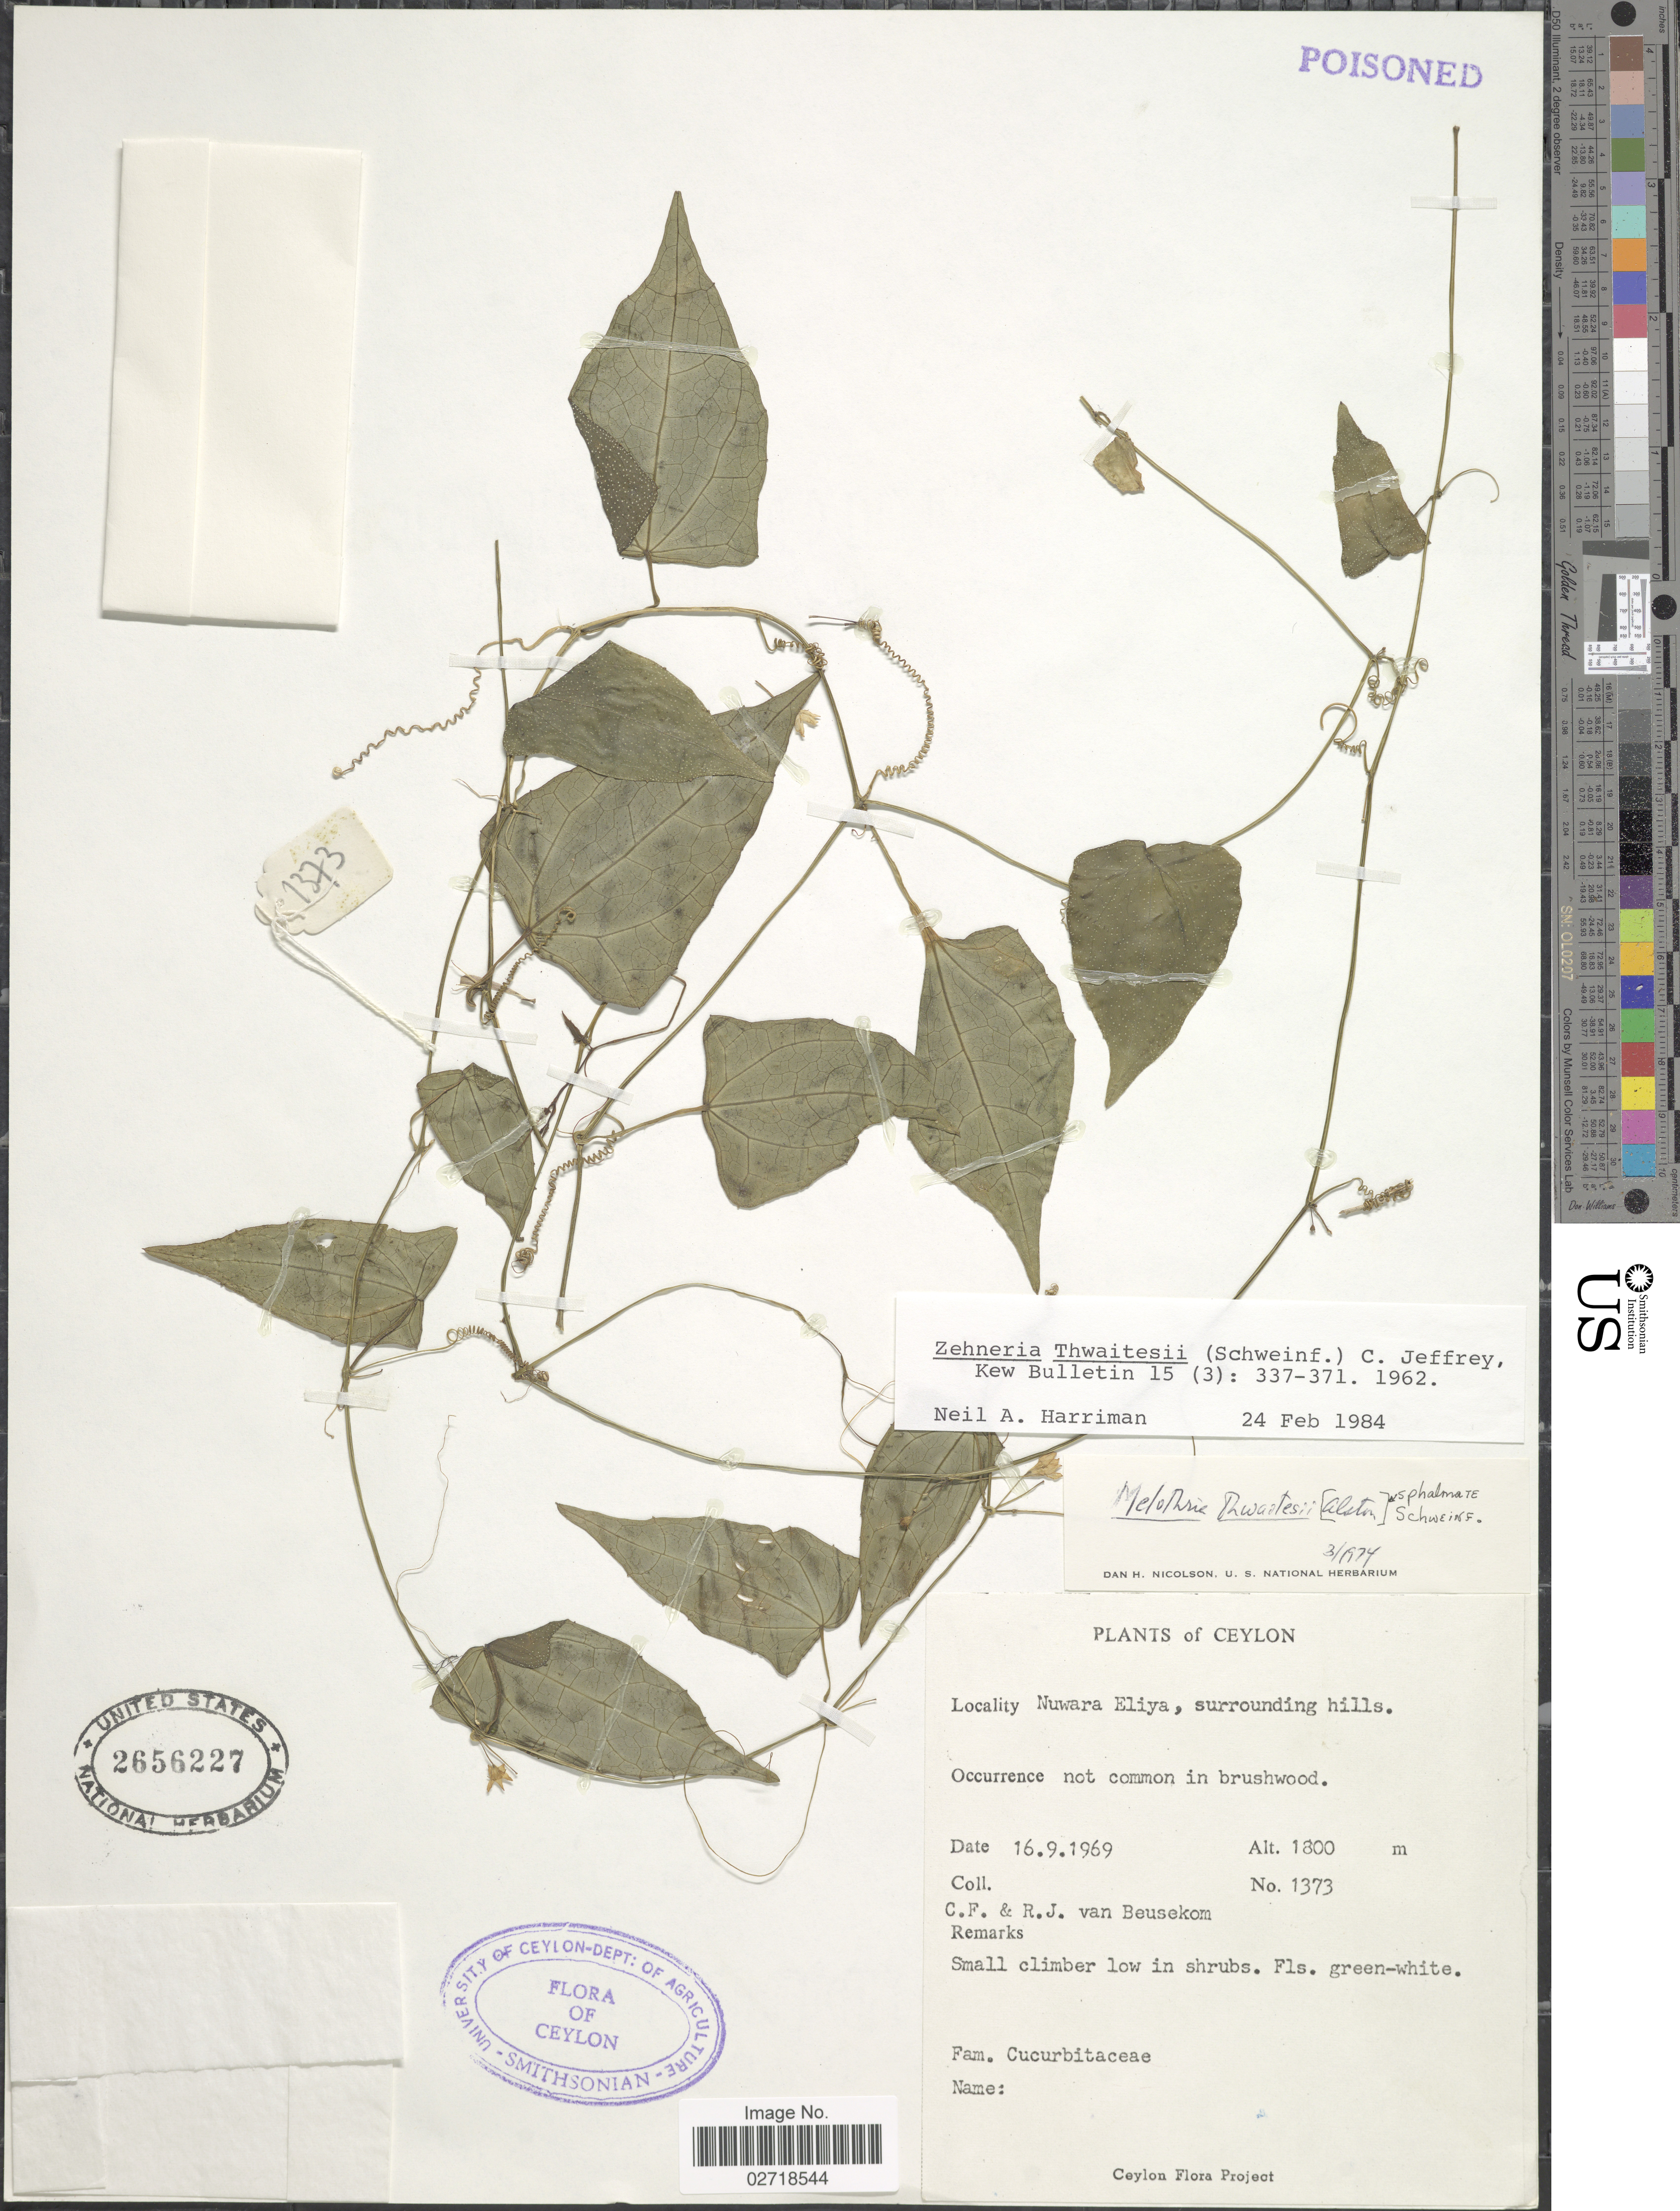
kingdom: Plantae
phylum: Tracheophyta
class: Magnoliopsida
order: Cucurbitales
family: Cucurbitaceae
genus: Zehneria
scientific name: Zehneria thwaitesii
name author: (Schweinf.) C. Jeffrey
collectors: C. F. Beusekom & R. Van Beusekom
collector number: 1373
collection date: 1969-09-16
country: Sri Lanka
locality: Ceylon, Nuwara Eliya, surrounding hills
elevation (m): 1800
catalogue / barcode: US 2656227